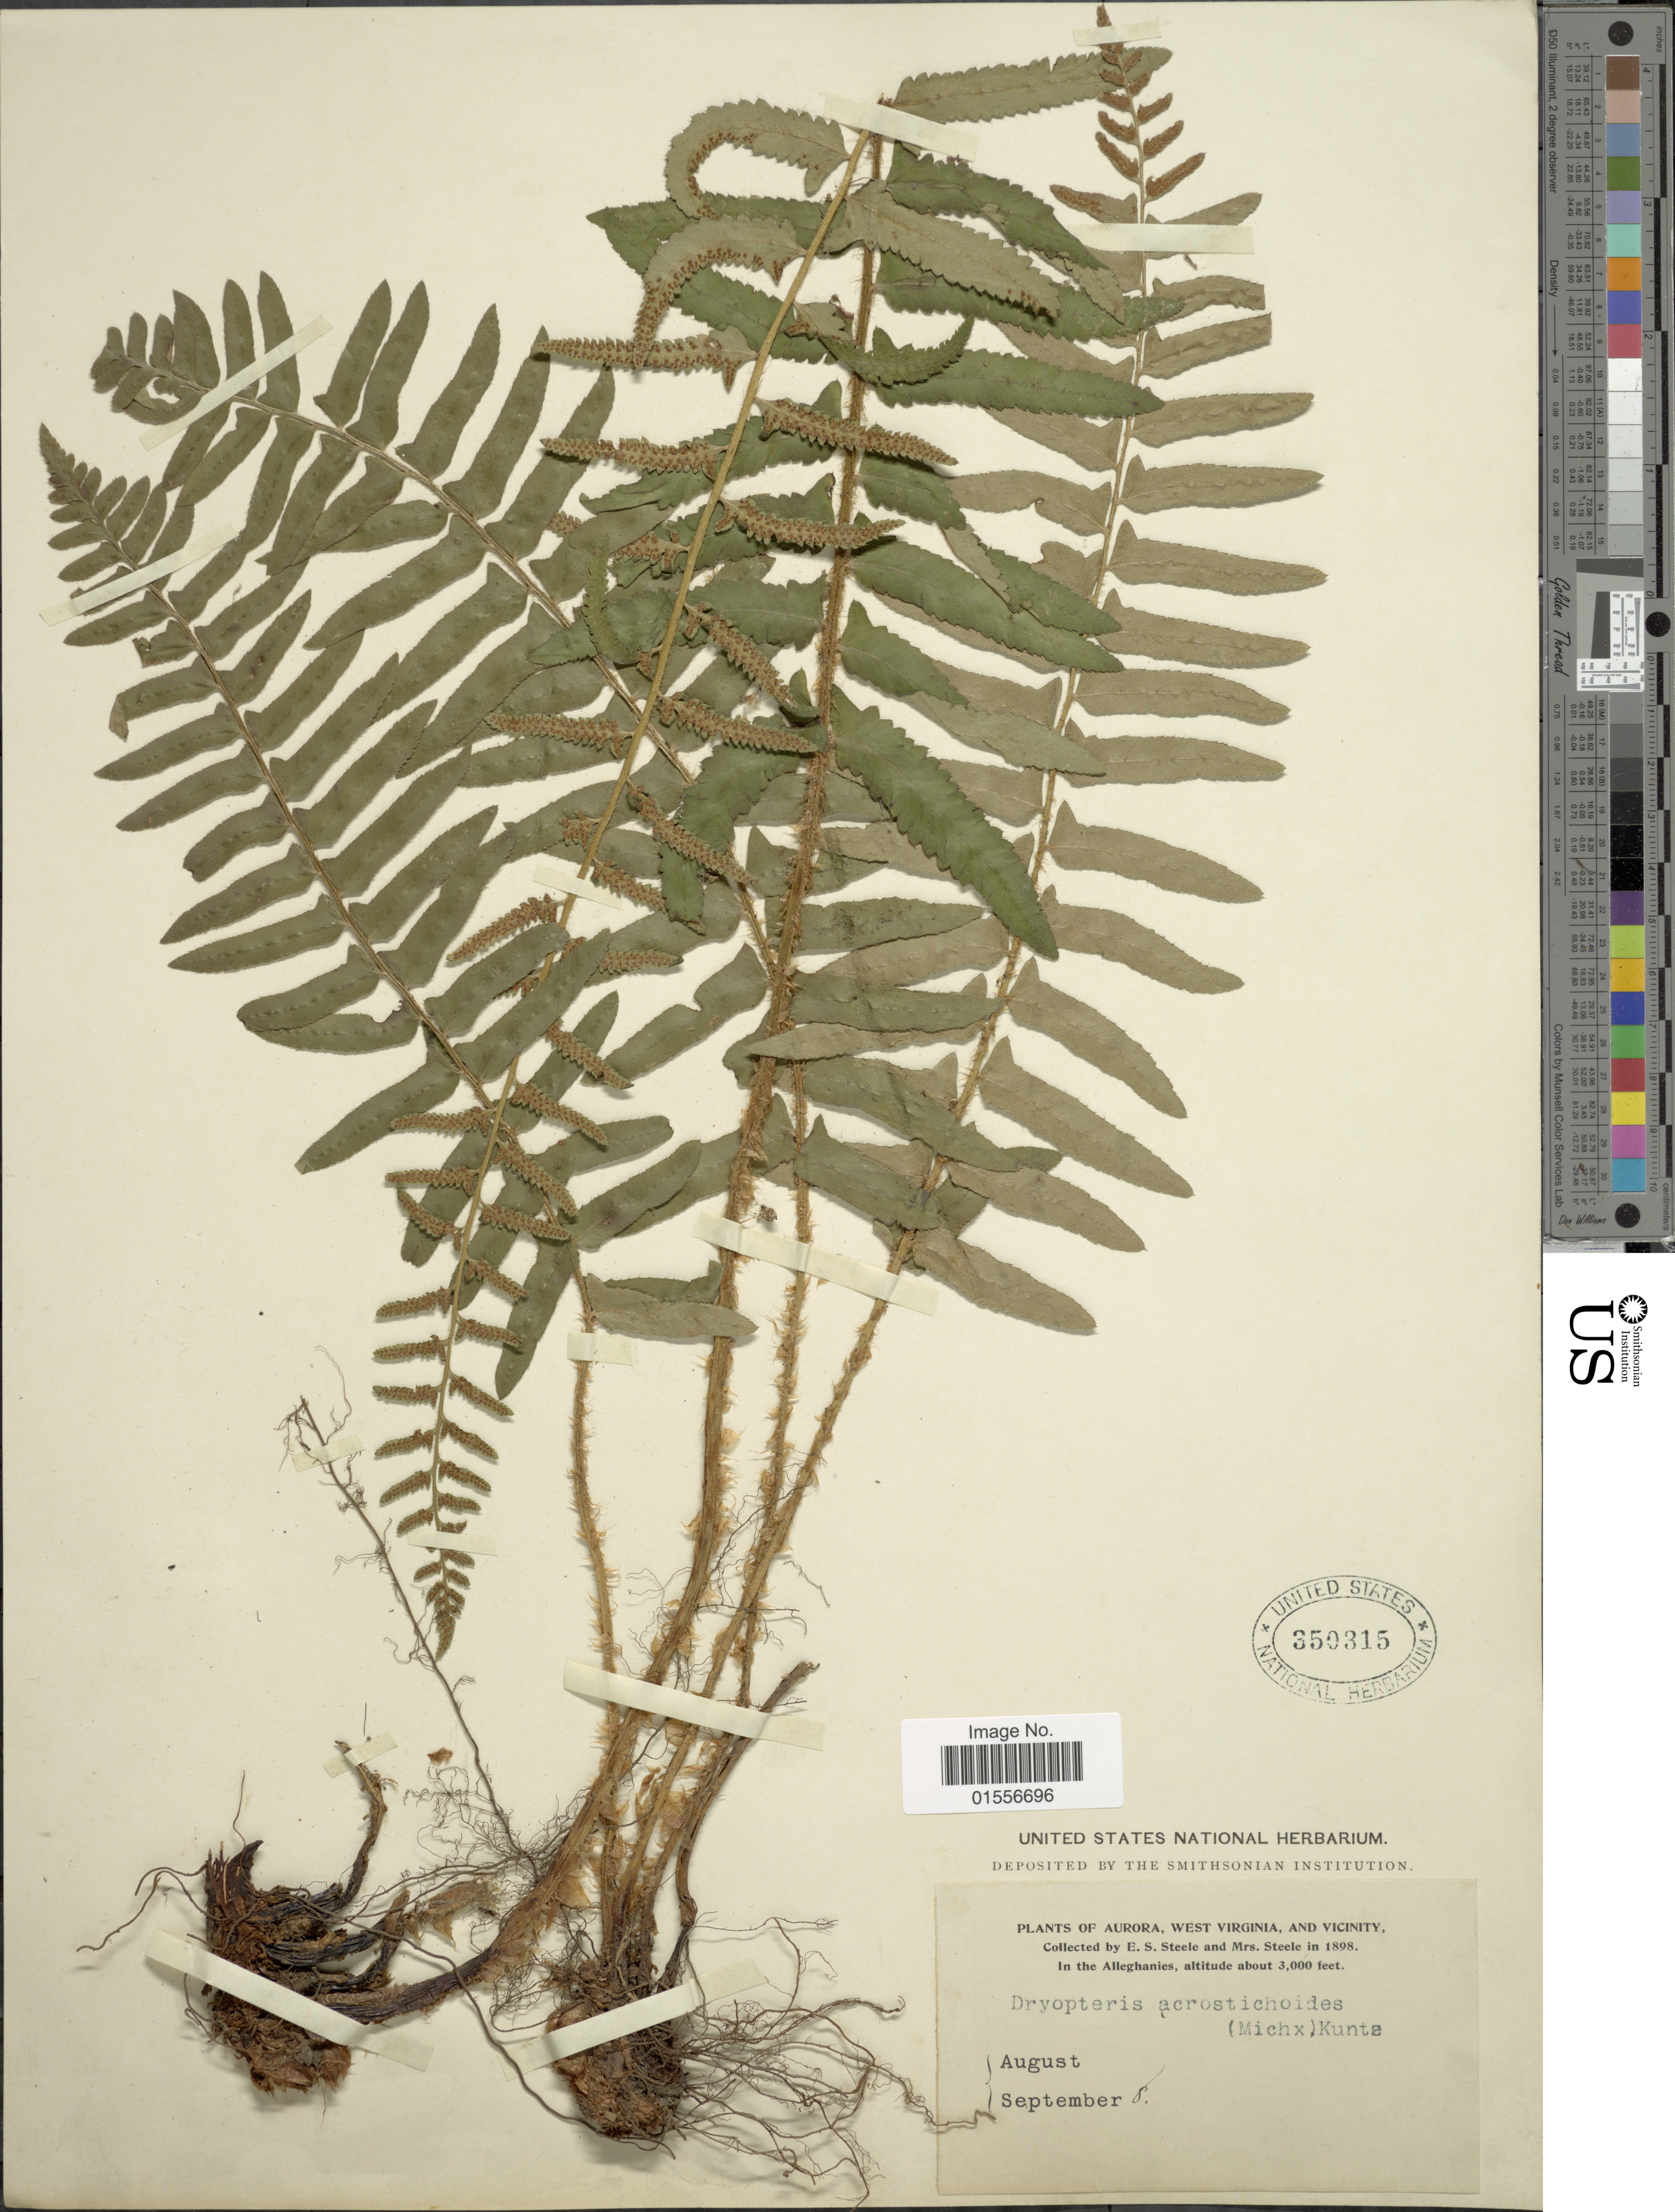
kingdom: Plantae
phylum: Tracheophyta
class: Polypodiopsida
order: Polypodiales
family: Dryopteridaceae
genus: Polystichum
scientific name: Polystichum acrostichoides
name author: (Michx.) Schott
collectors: E. Steele & Mrs. E. S. Steele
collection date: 1898-08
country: United States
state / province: West Virginia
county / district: Preston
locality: Aurora, and vicinity, in the Alleghanies.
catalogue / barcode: US 350315